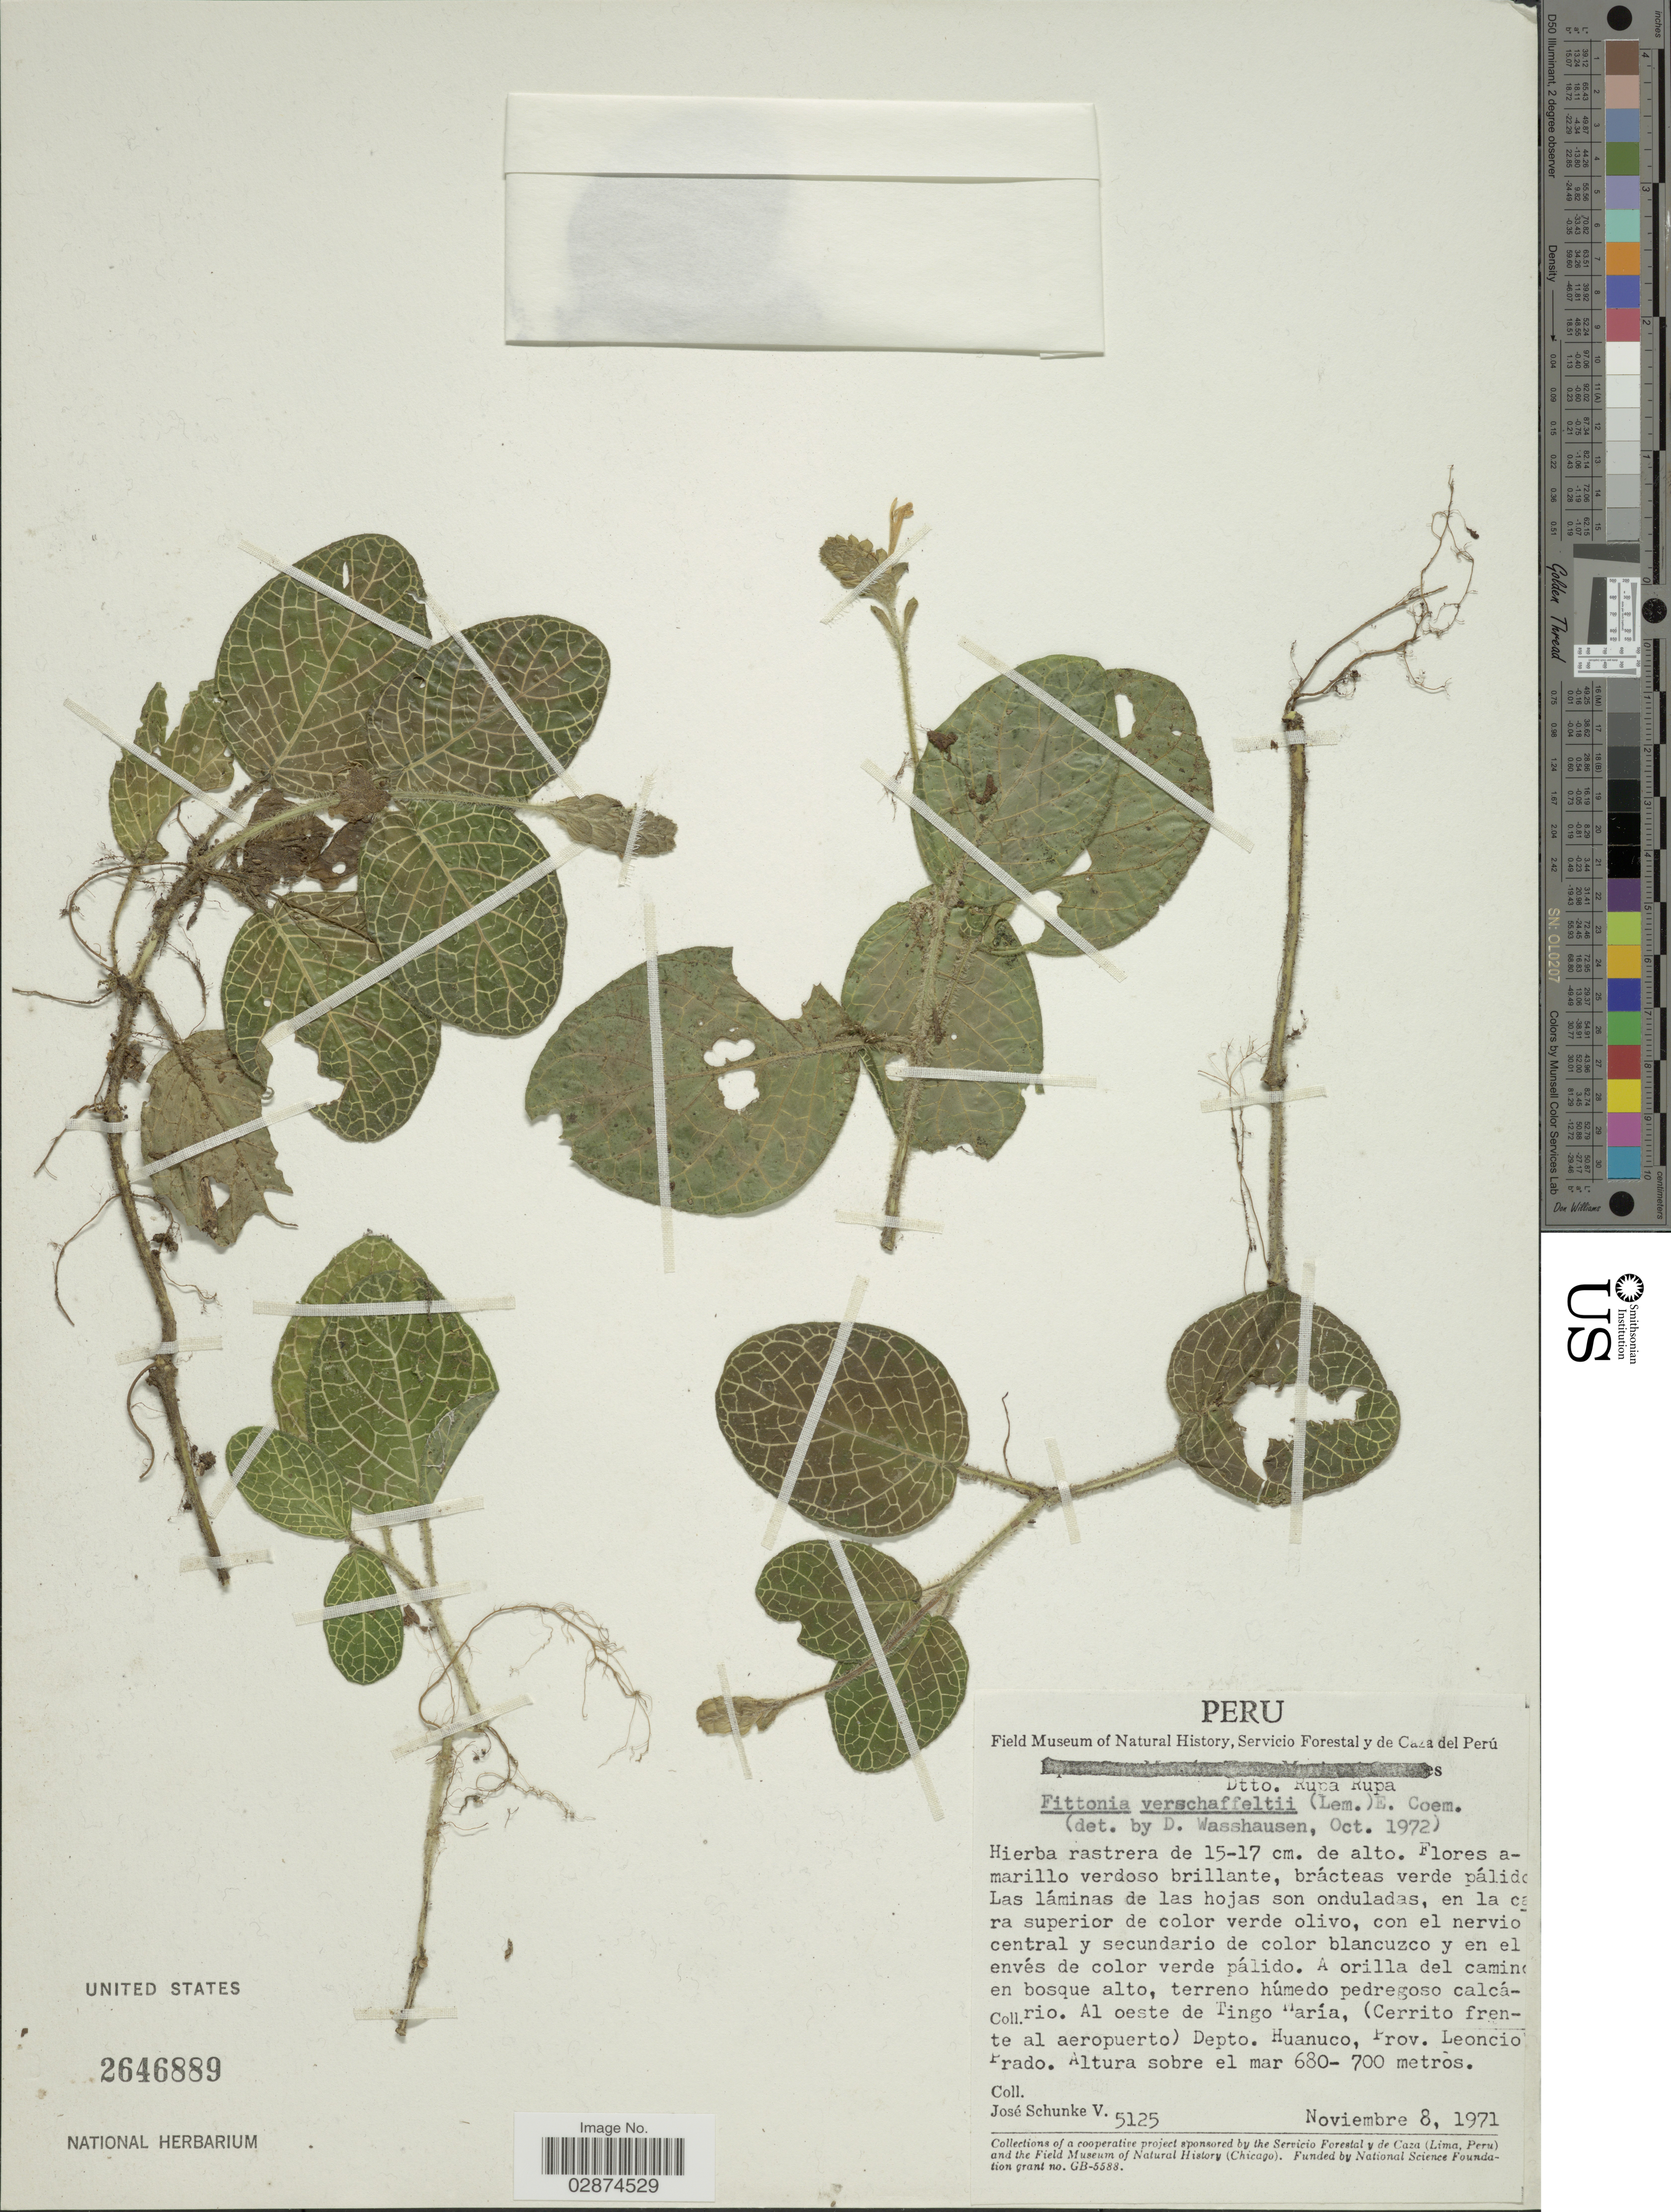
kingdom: Plantae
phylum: Tracheophyta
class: Magnoliopsida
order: Lamiales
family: Acanthaceae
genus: Fittonia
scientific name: Fittonia albivenis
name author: (Lindl. ex Veitch) Brummitt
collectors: J. Schunke Vigo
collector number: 5125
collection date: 1971-11-08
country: Peru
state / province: Huánuco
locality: Dtto. Rupa Rupa. Al oeste de Tingo María, (Cerrito frente al aeropuerto) Depto. Huanuco, Prov. Leoncio Prado.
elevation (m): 680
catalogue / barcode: US 2646889